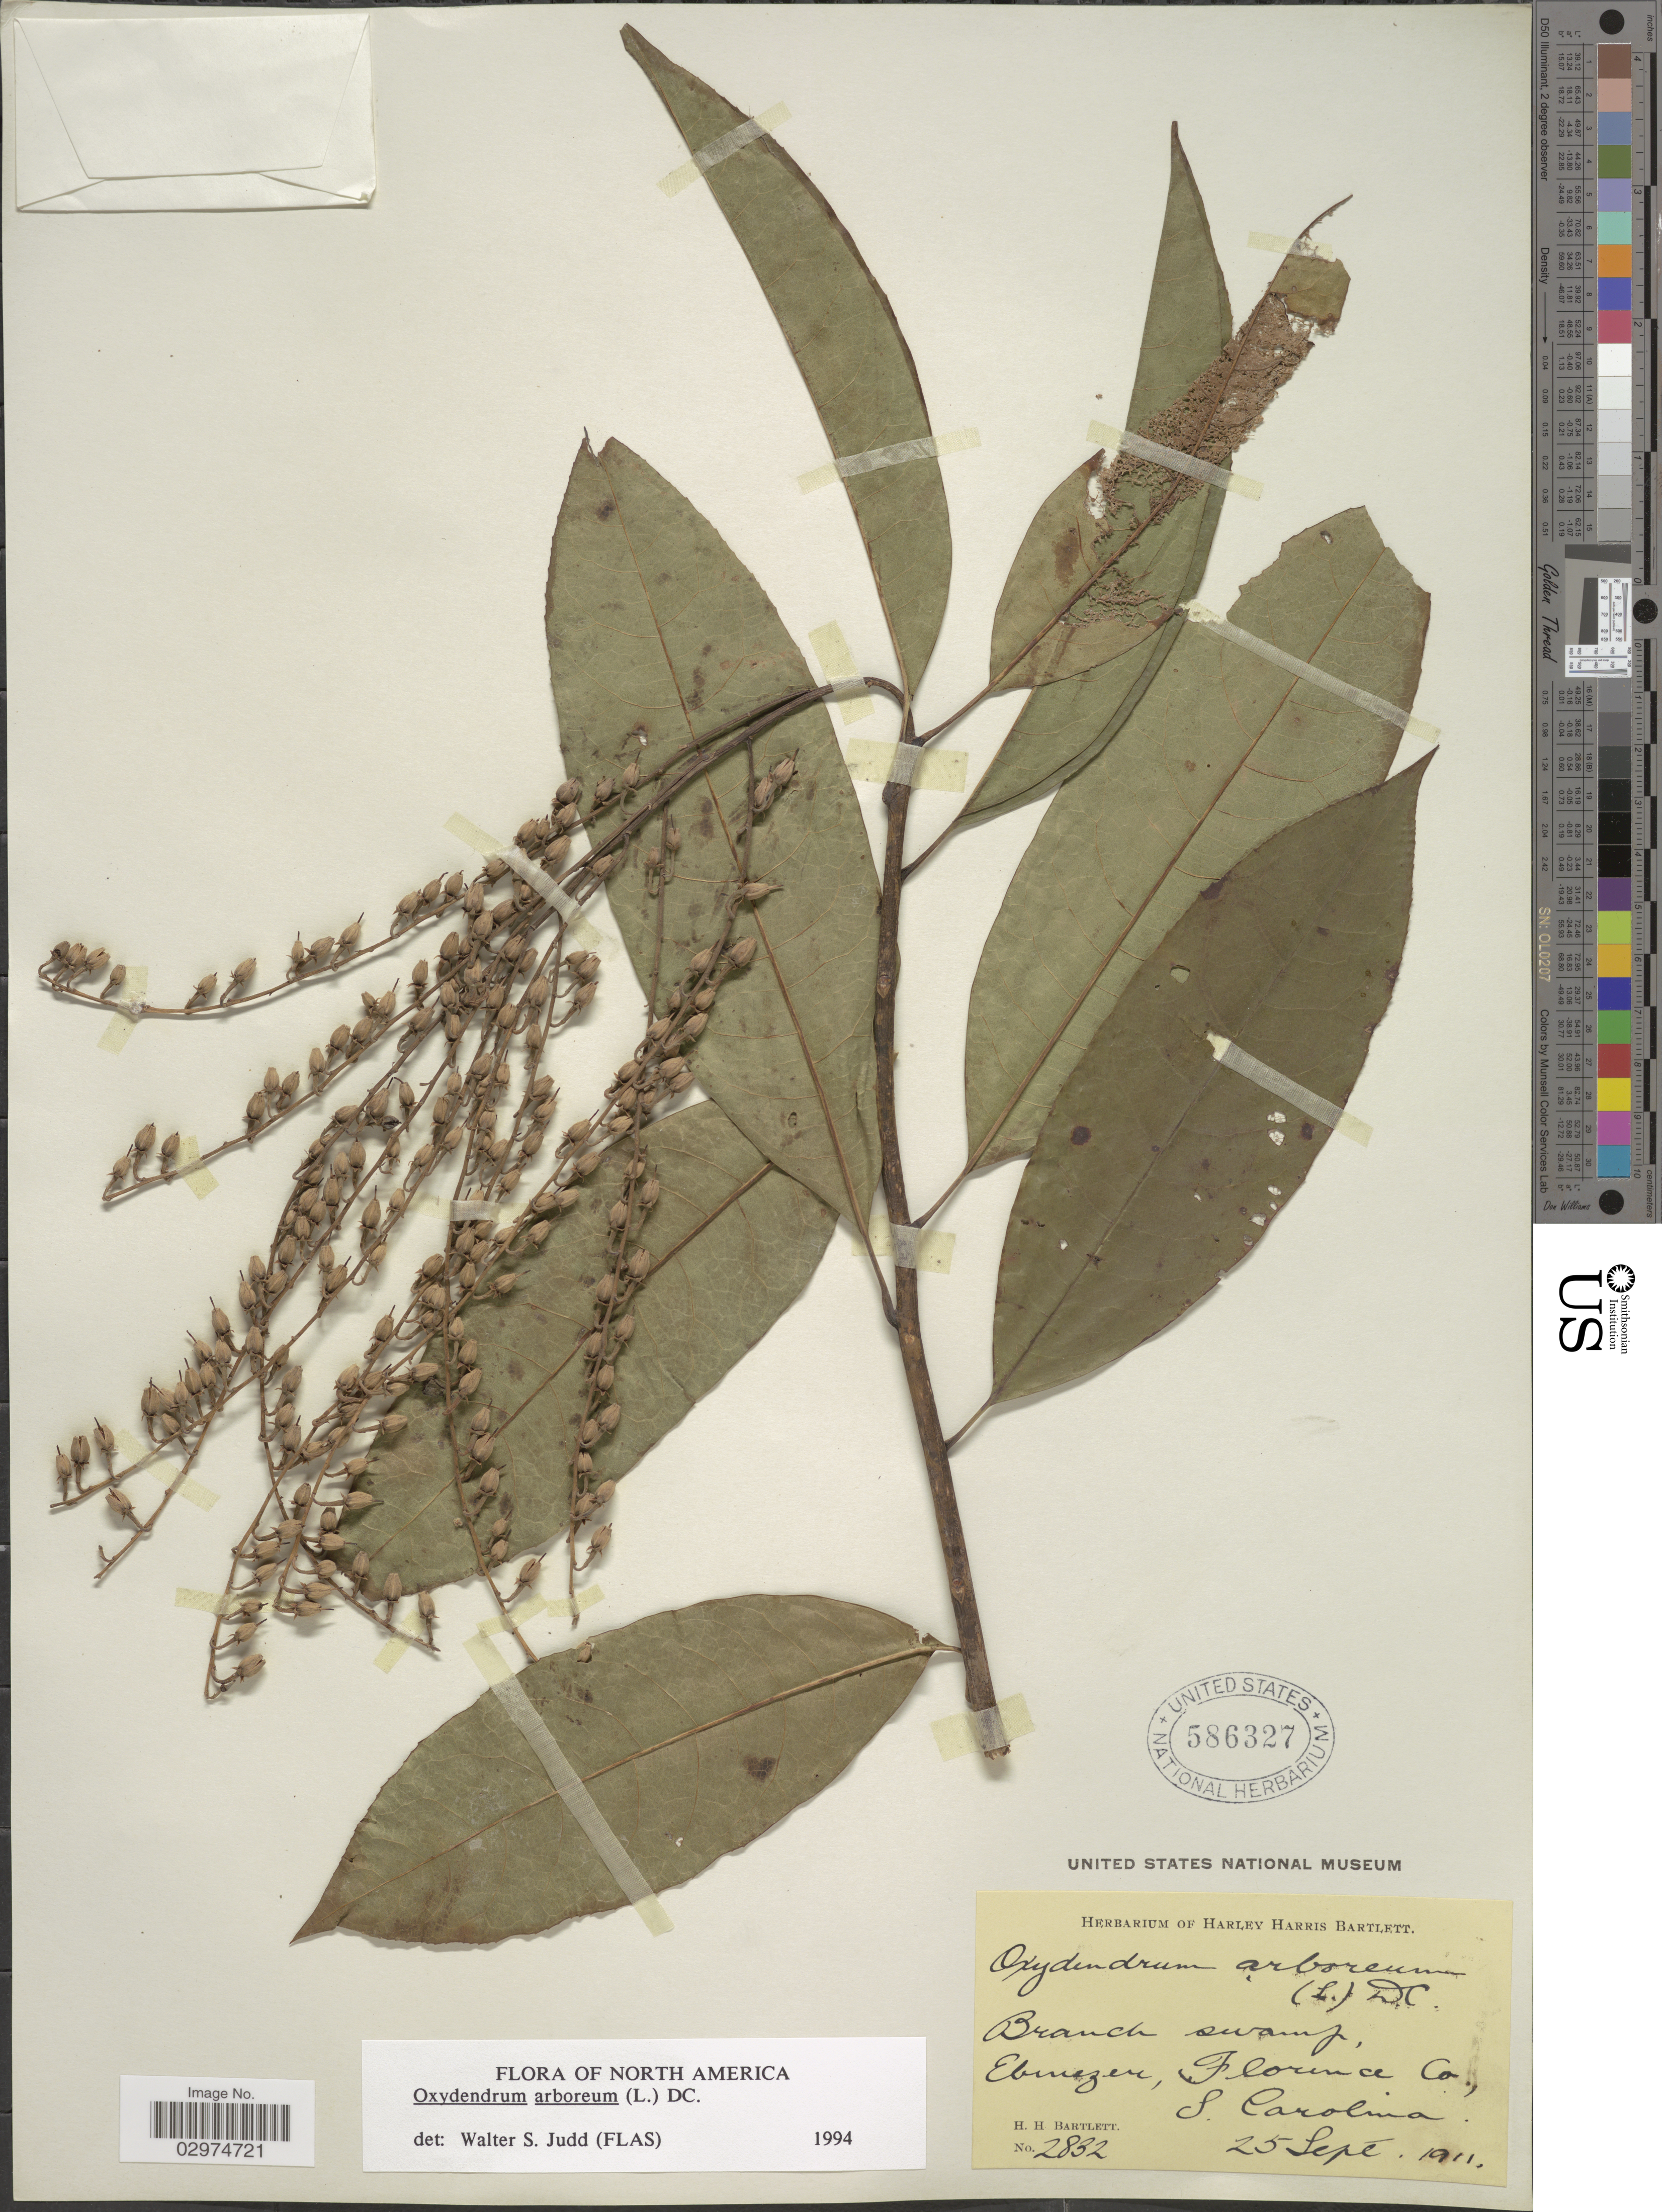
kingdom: Plantae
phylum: Tracheophyta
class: Magnoliopsida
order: Ericales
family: Ericaceae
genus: Oxydendrum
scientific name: Oxydendrum arboreum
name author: (L.) DC.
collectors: H. H. Bartlett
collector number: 2832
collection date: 1911-09-25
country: United States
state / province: South Carolina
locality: Branch swamp, Ebinezer, Florince Co.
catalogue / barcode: US 586327